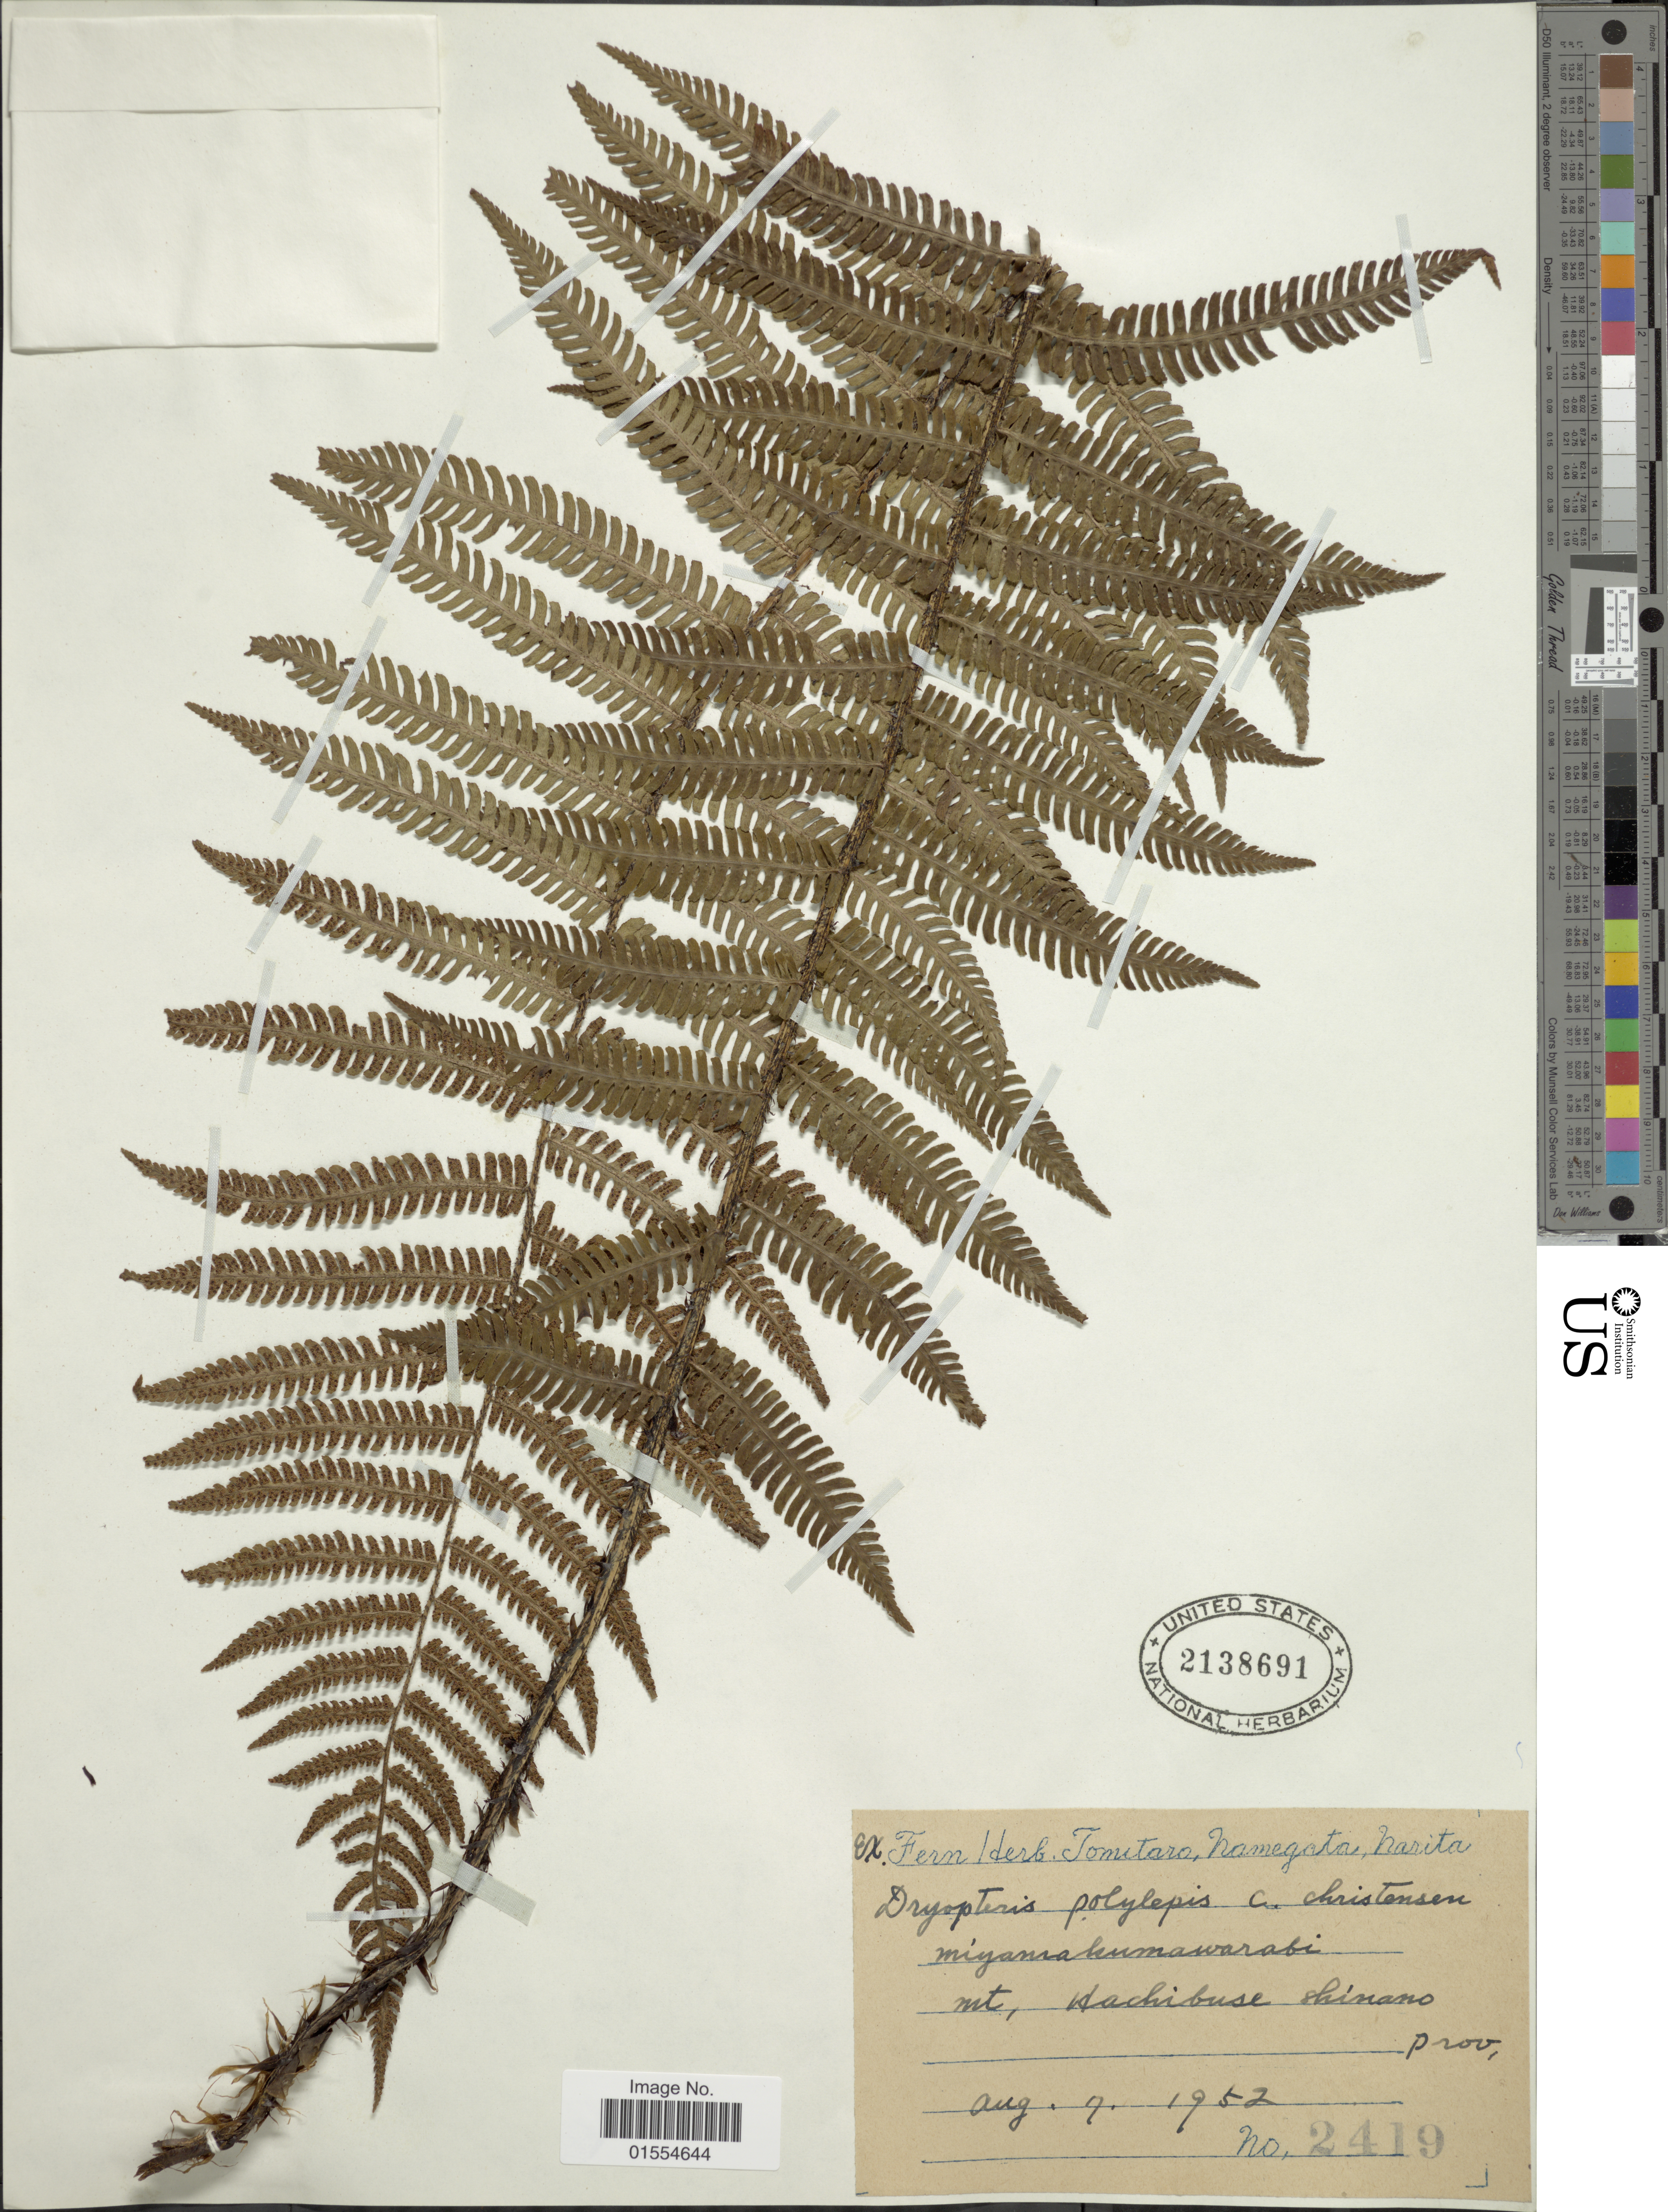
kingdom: Plantae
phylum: Tracheophyta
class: Polypodiopsida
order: Polypodiales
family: Dryopteridaceae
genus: Dryopteris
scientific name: Dryopteris polylepis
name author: (Franch. & Sav.) C. Chr.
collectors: ex herb. Tomitaro Namegata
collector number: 2419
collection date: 1952-08-07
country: Japan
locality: Mt. Hachibuse Shinano Prov.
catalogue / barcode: US 2138691